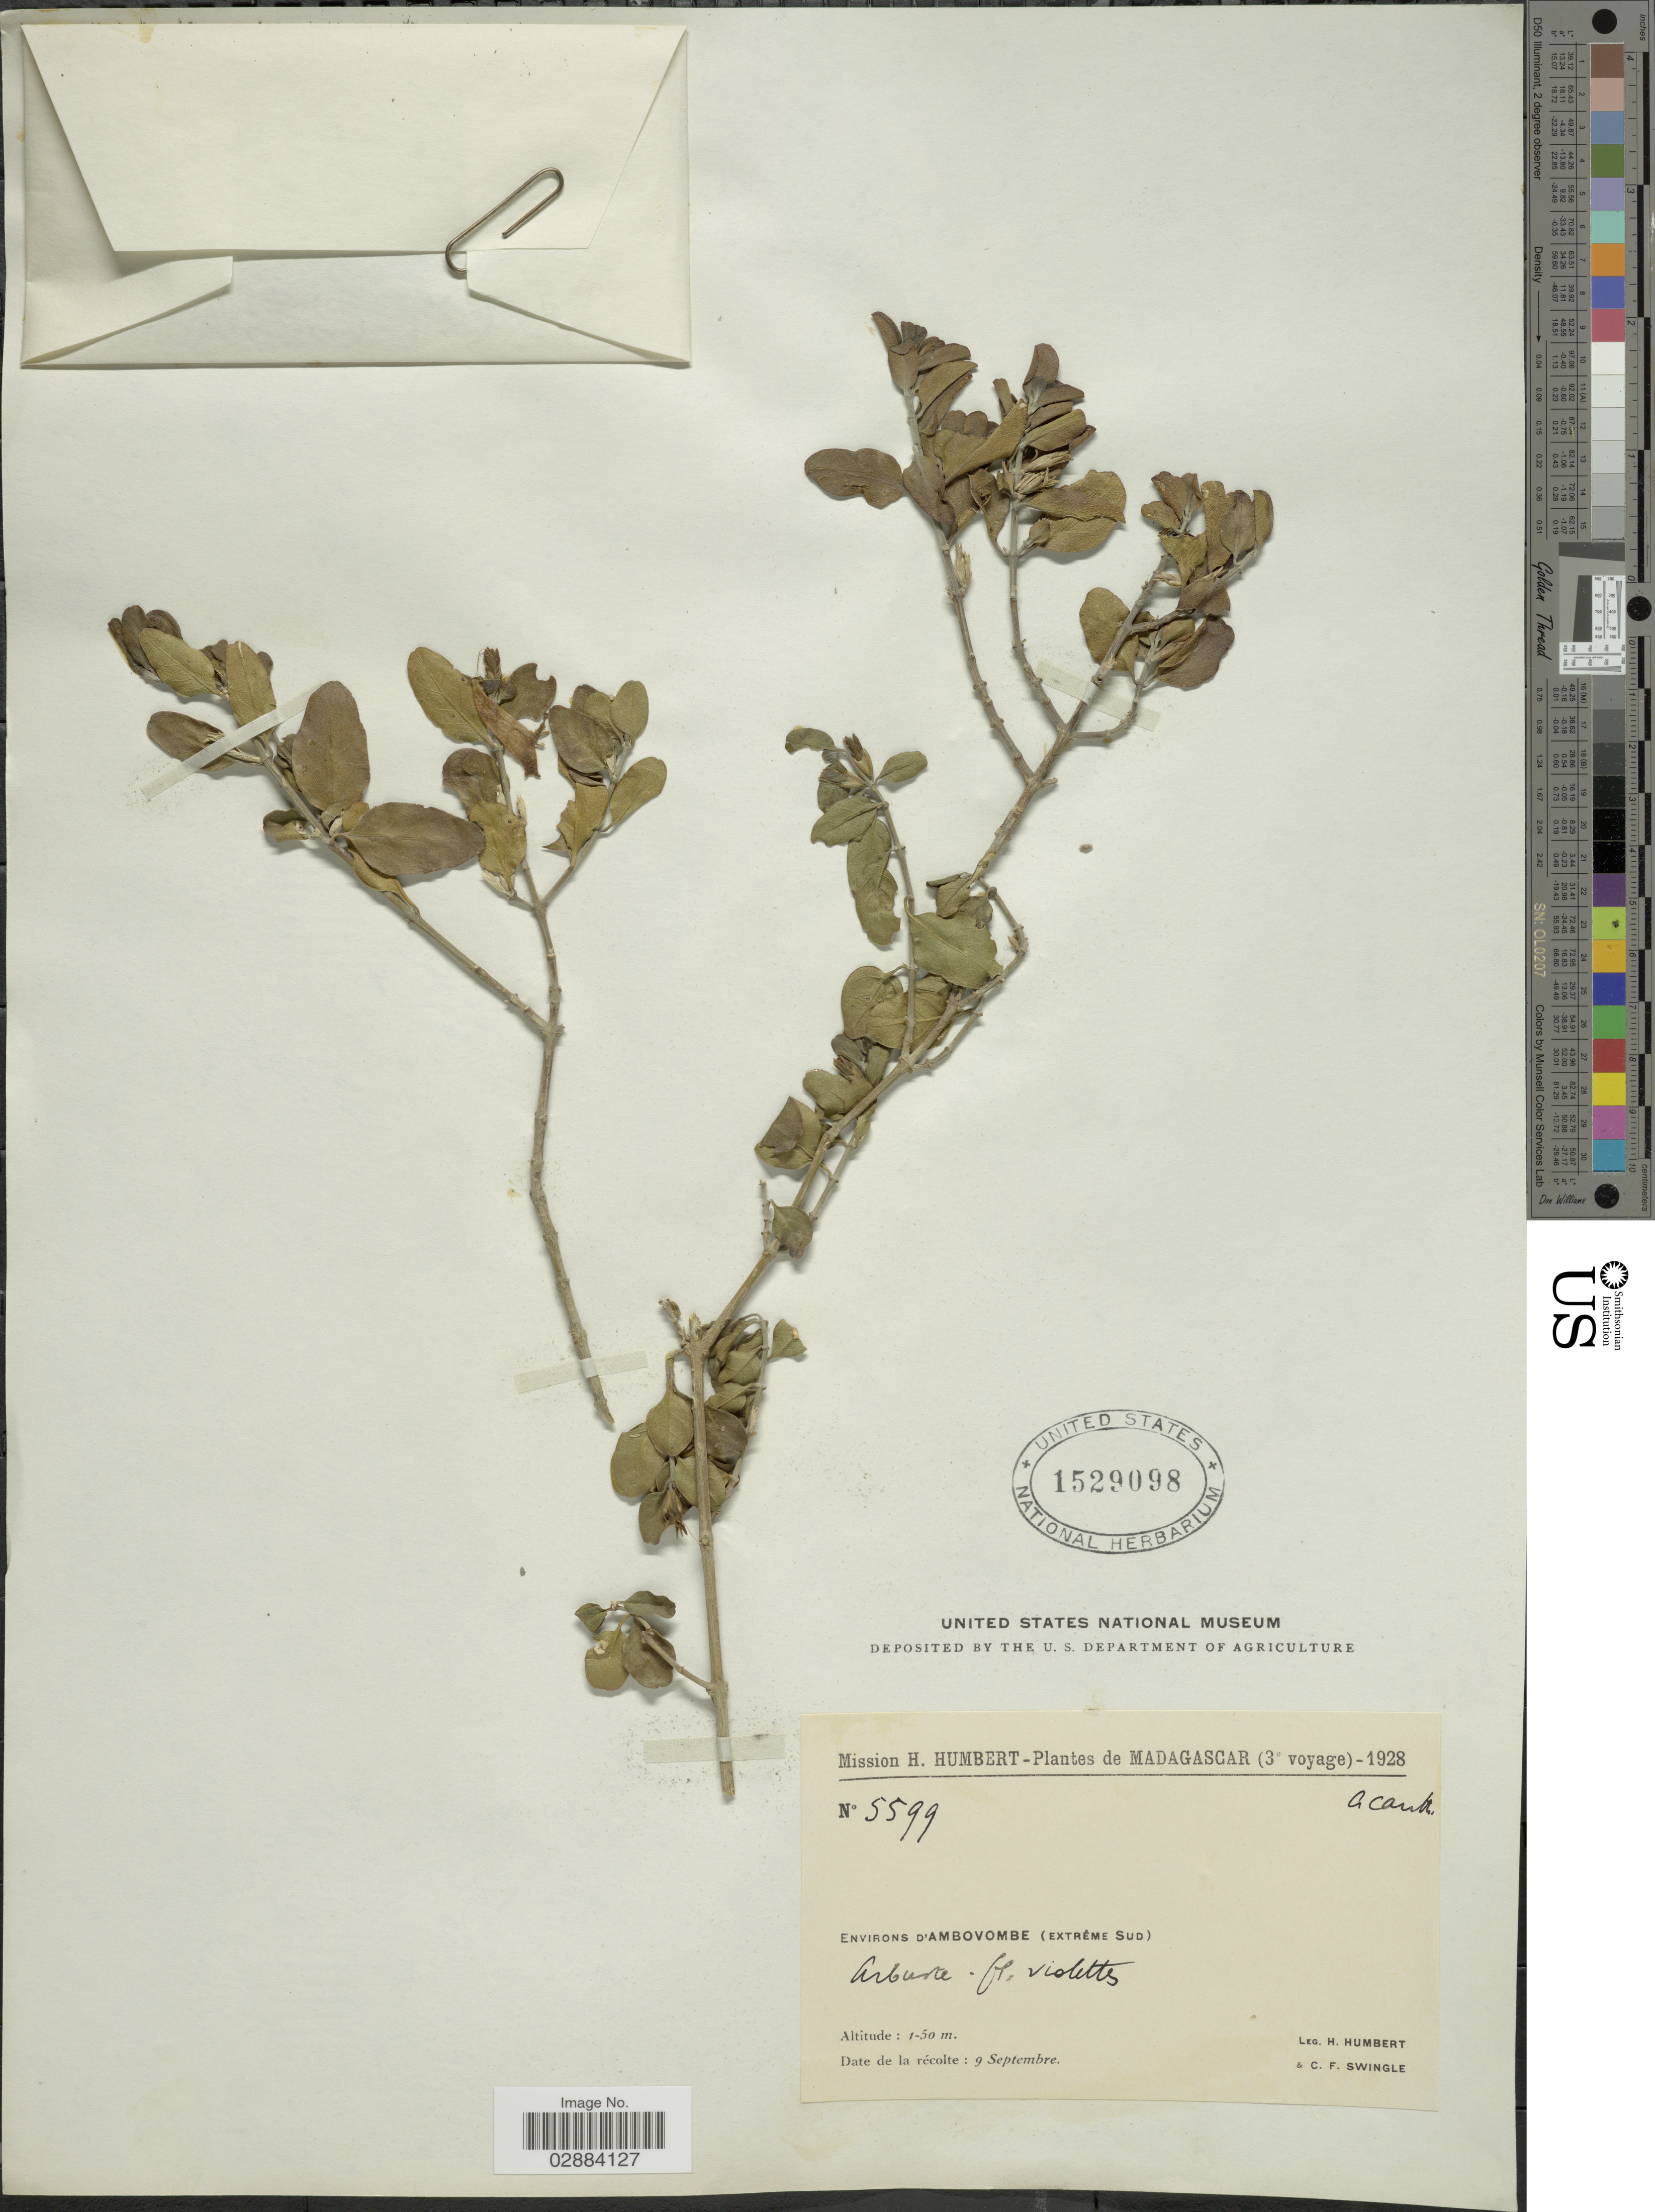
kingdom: Plantae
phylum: Tracheophyta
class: Magnoliopsida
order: Lamiales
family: Acanthaceae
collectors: H. Humbert & C. Swingle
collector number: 5599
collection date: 1928-09-09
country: Madagascar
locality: Environs d'Ambovombe ( Extrême Sud).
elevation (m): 1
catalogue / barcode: US 1529098